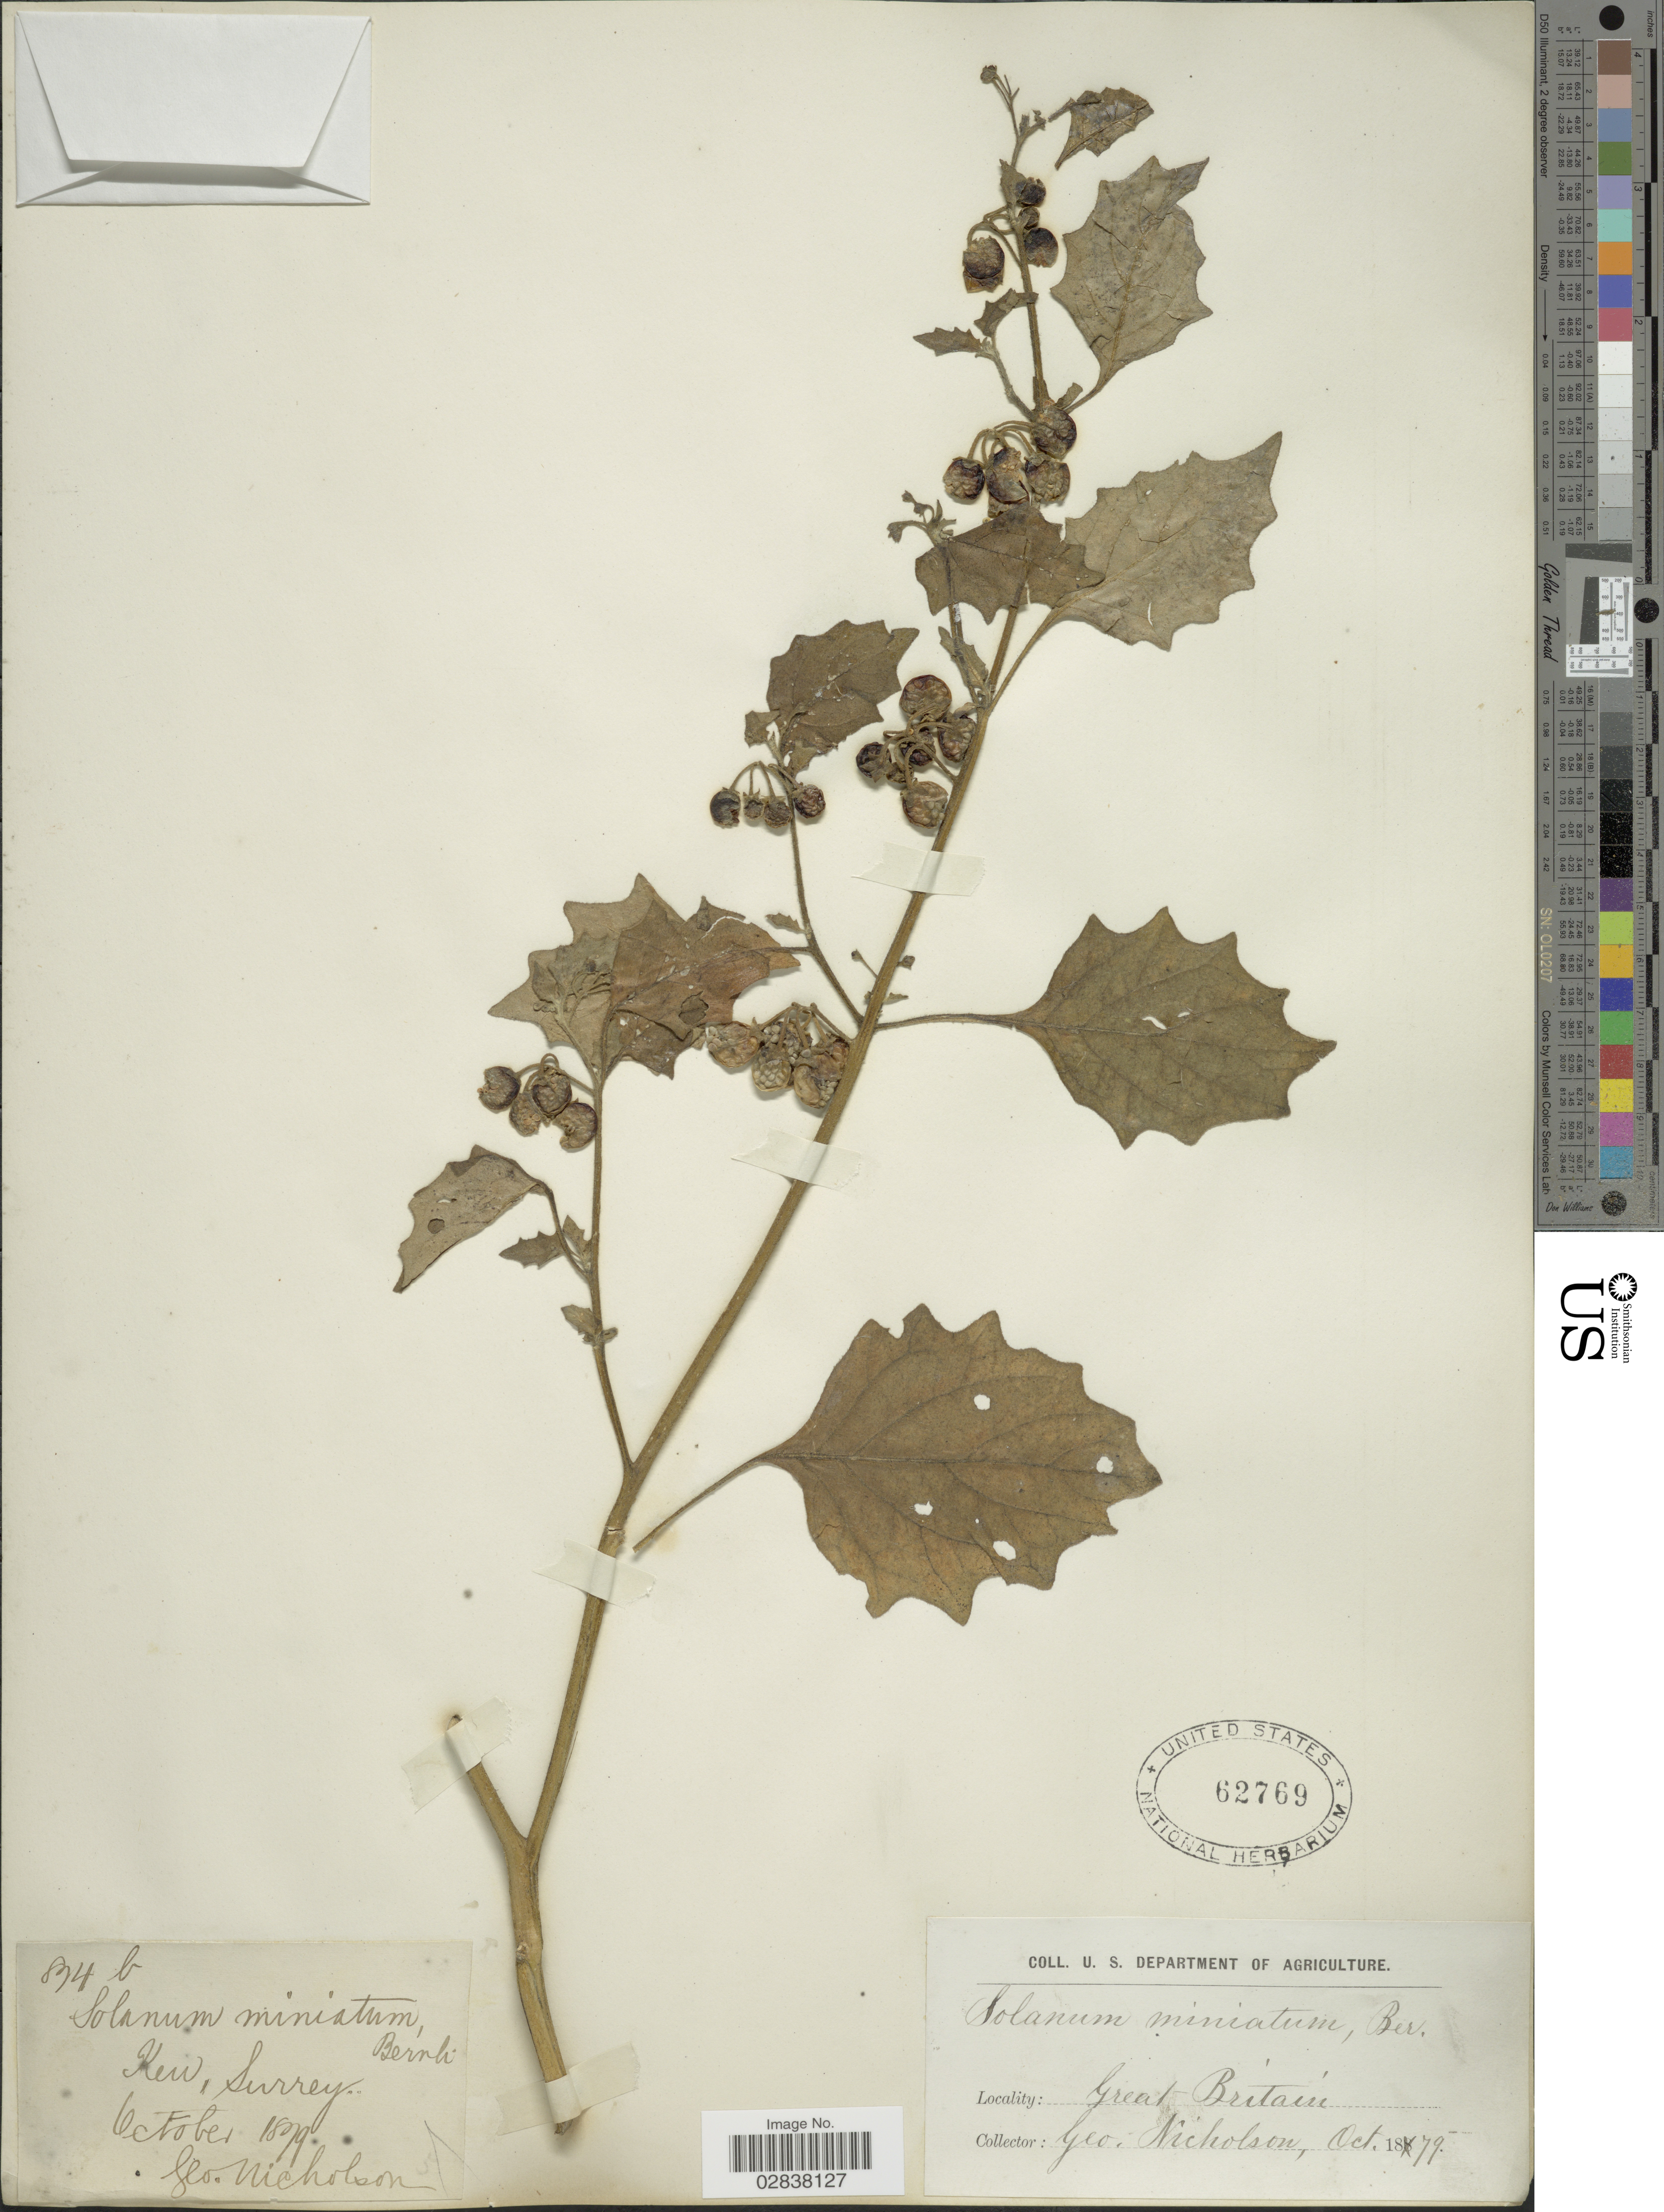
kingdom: Plantae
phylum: Tracheophyta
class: Magnoliopsida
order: Solanales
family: Solanaceae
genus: Solanum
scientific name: Solanum miniatum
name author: Bernh. ex Willd.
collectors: G. Nicholson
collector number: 834b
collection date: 1879-10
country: United Kingdom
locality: Kew, Surrey, Great Britain.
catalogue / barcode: US 62769